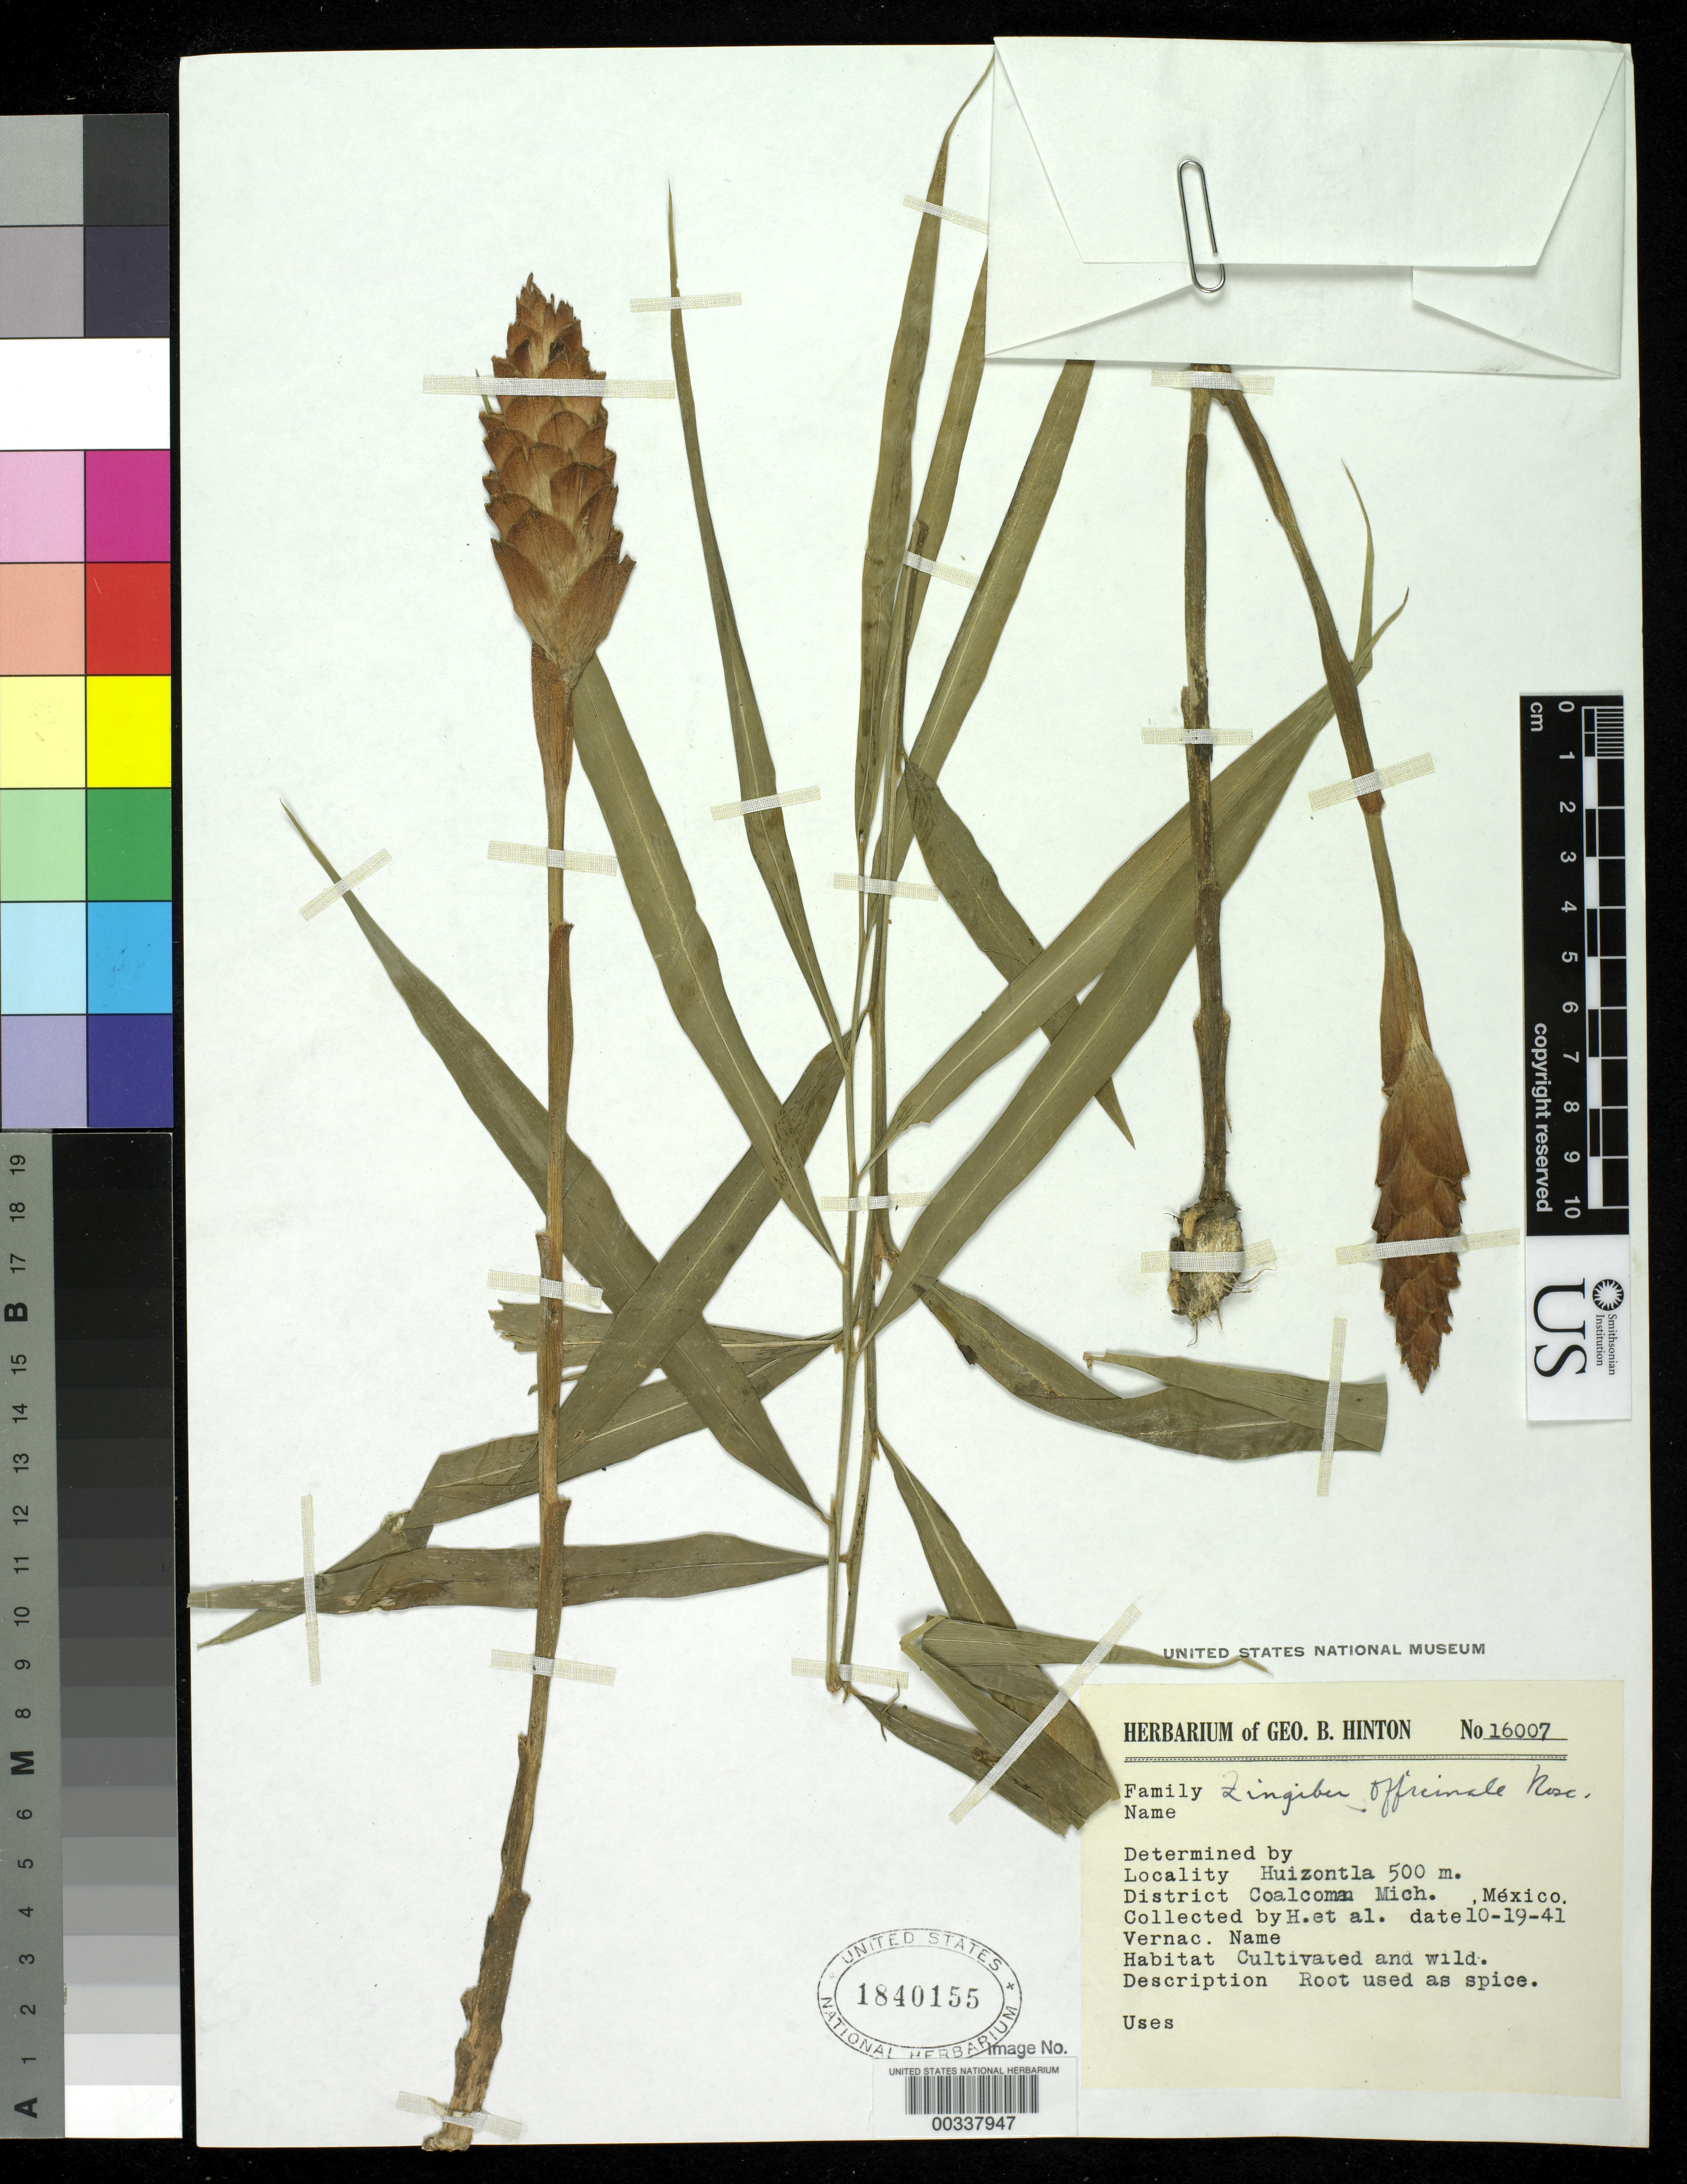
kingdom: Plantae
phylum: Tracheophyta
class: Liliopsida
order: Zingiberales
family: Zingiberaceae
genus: Zingiber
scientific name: Zingiber officinale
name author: Roscoe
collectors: G. B. Hinton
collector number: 16007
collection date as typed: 19 Oct 1941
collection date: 1941-10-19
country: Mexico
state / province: Michoacán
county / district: Coalcomán De Vazquez Pallares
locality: Coalcomán Mun. (?), Huizontla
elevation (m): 500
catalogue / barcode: US 1840155